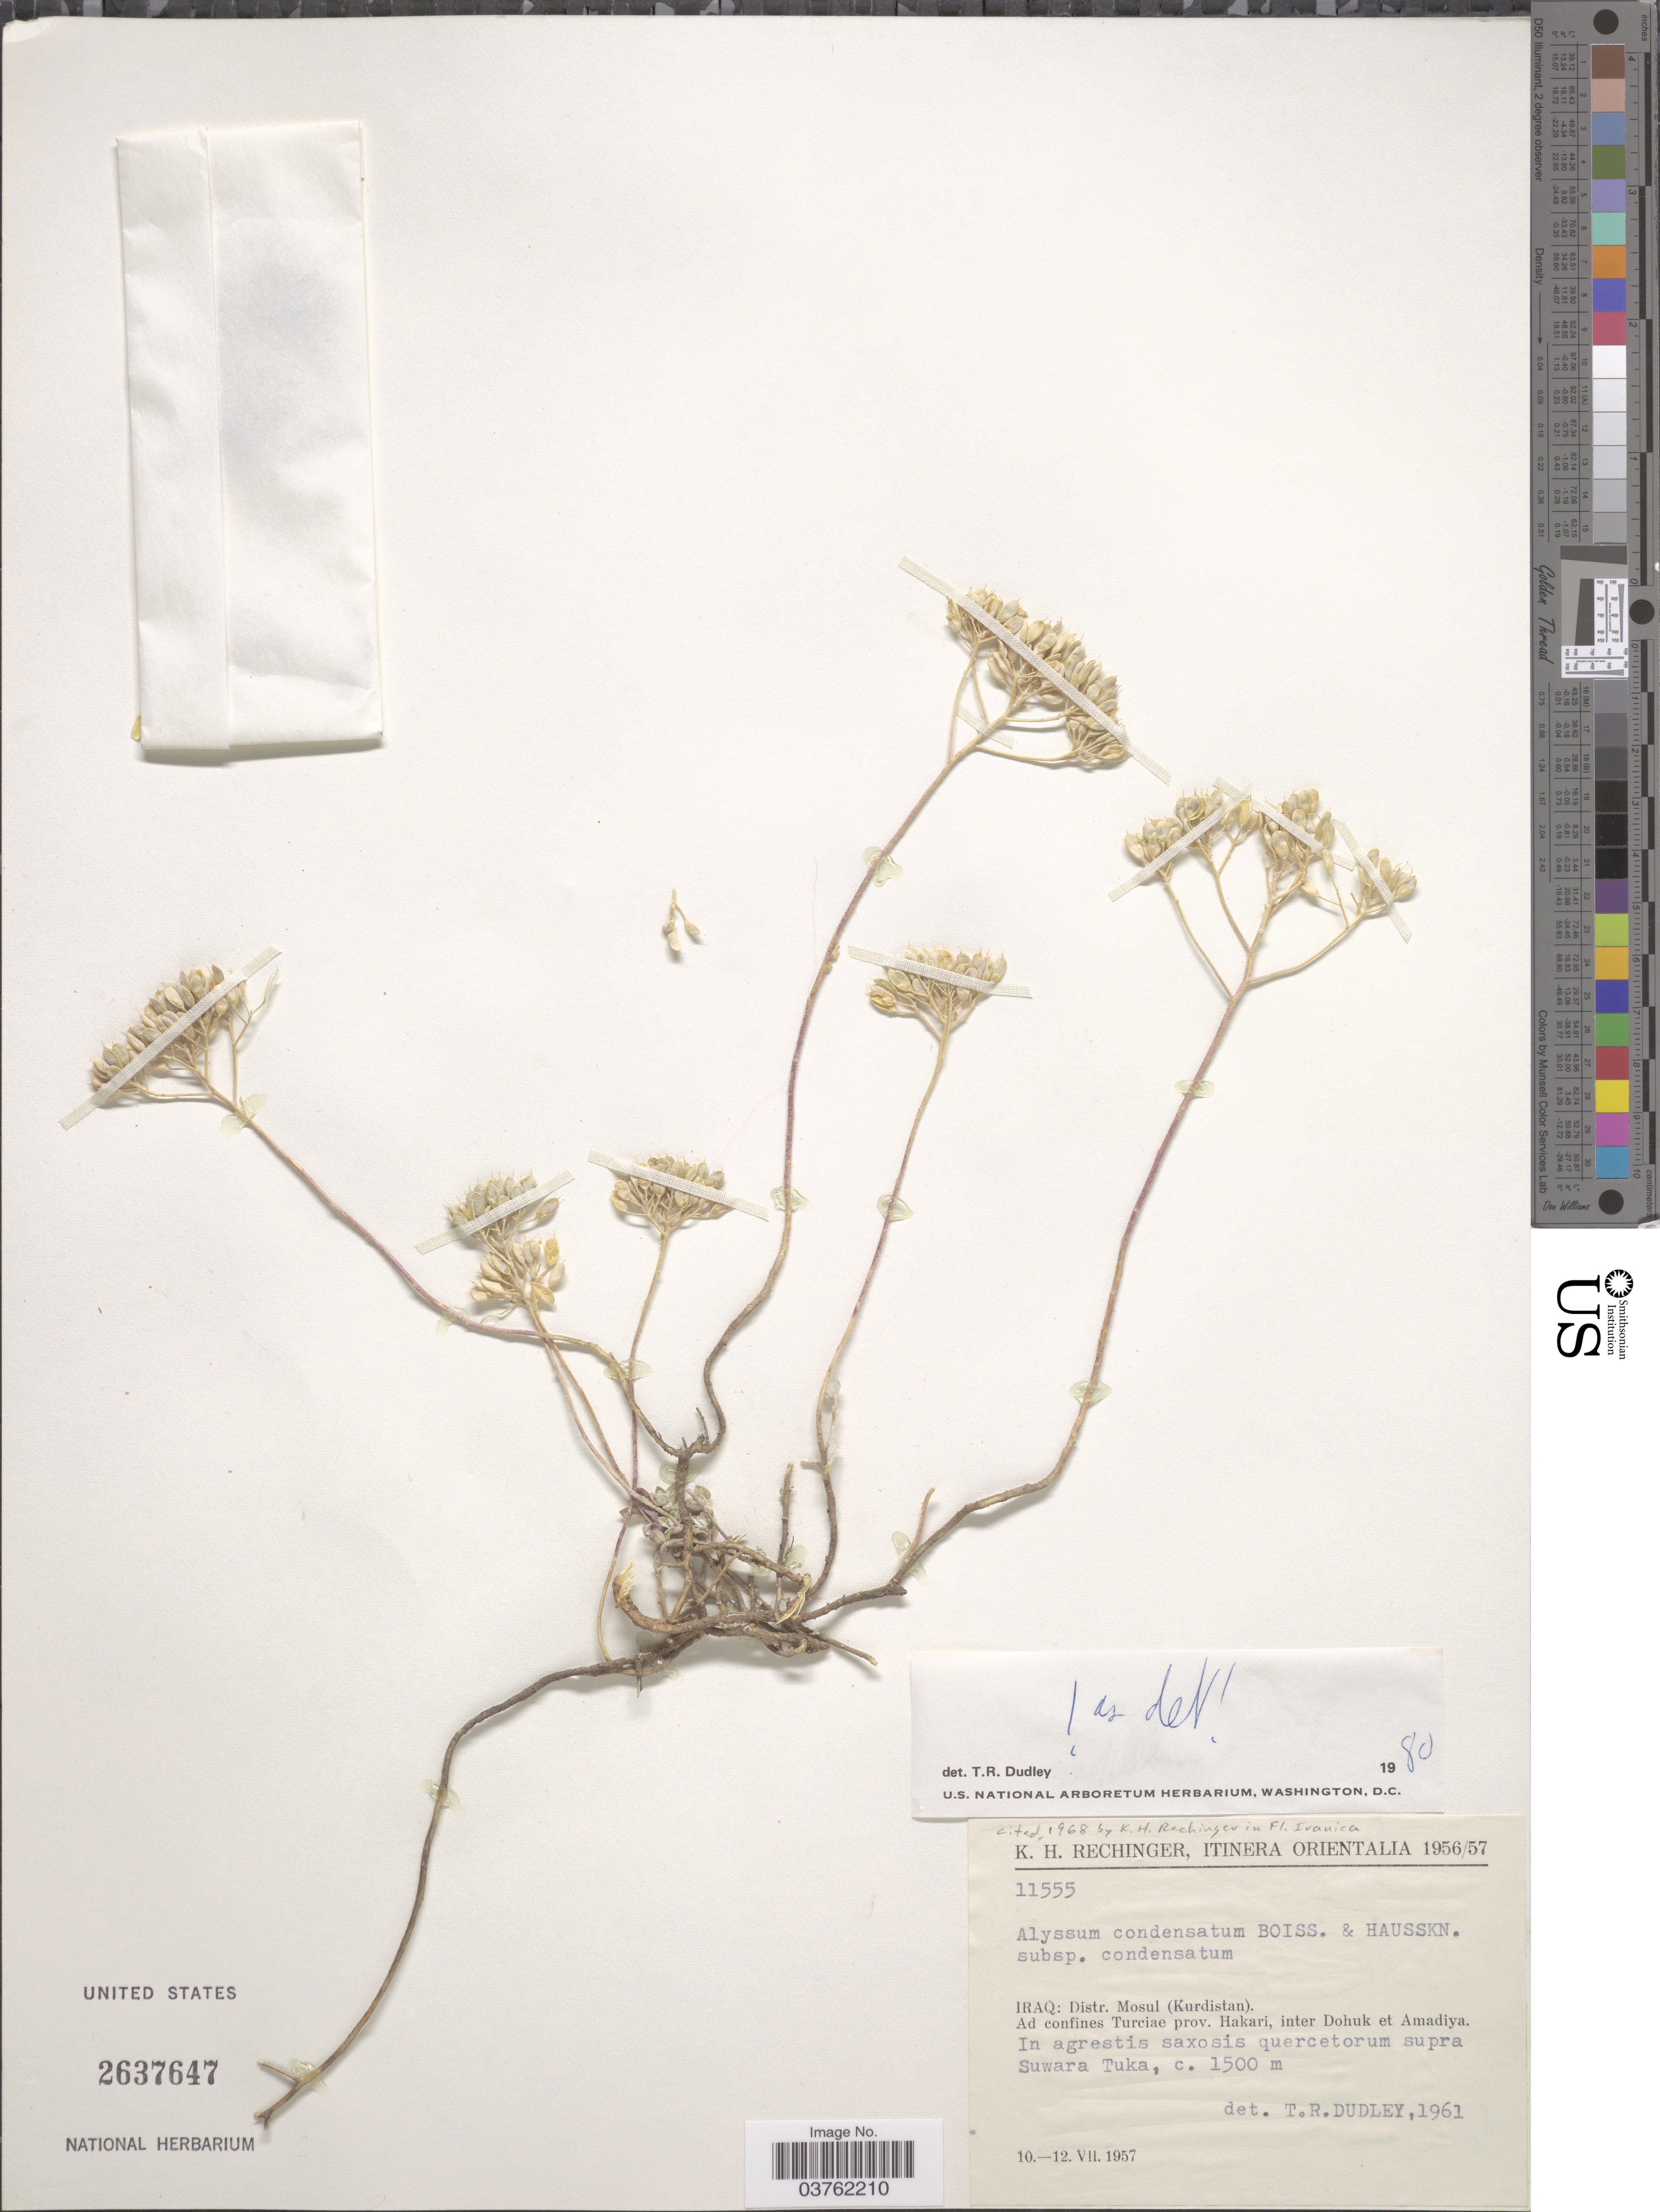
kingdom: Plantae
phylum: Tracheophyta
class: Magnoliopsida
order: Brassicales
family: Brassicaceae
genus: Alyssum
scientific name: Alyssum condensatum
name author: Boiss. & Hausskn.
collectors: K. H. Rechinger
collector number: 11555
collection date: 1957-07-10/1957-07-12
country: Iraq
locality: Itinera Orientalia. Distr. Mosul (Kurdistan). Ad confines Turciae prov. Hakari, inter Dohuk et Amadiya. In agrestis saxosis quercetorum supra Suwara Tuka.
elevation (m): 1500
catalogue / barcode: US 2637647